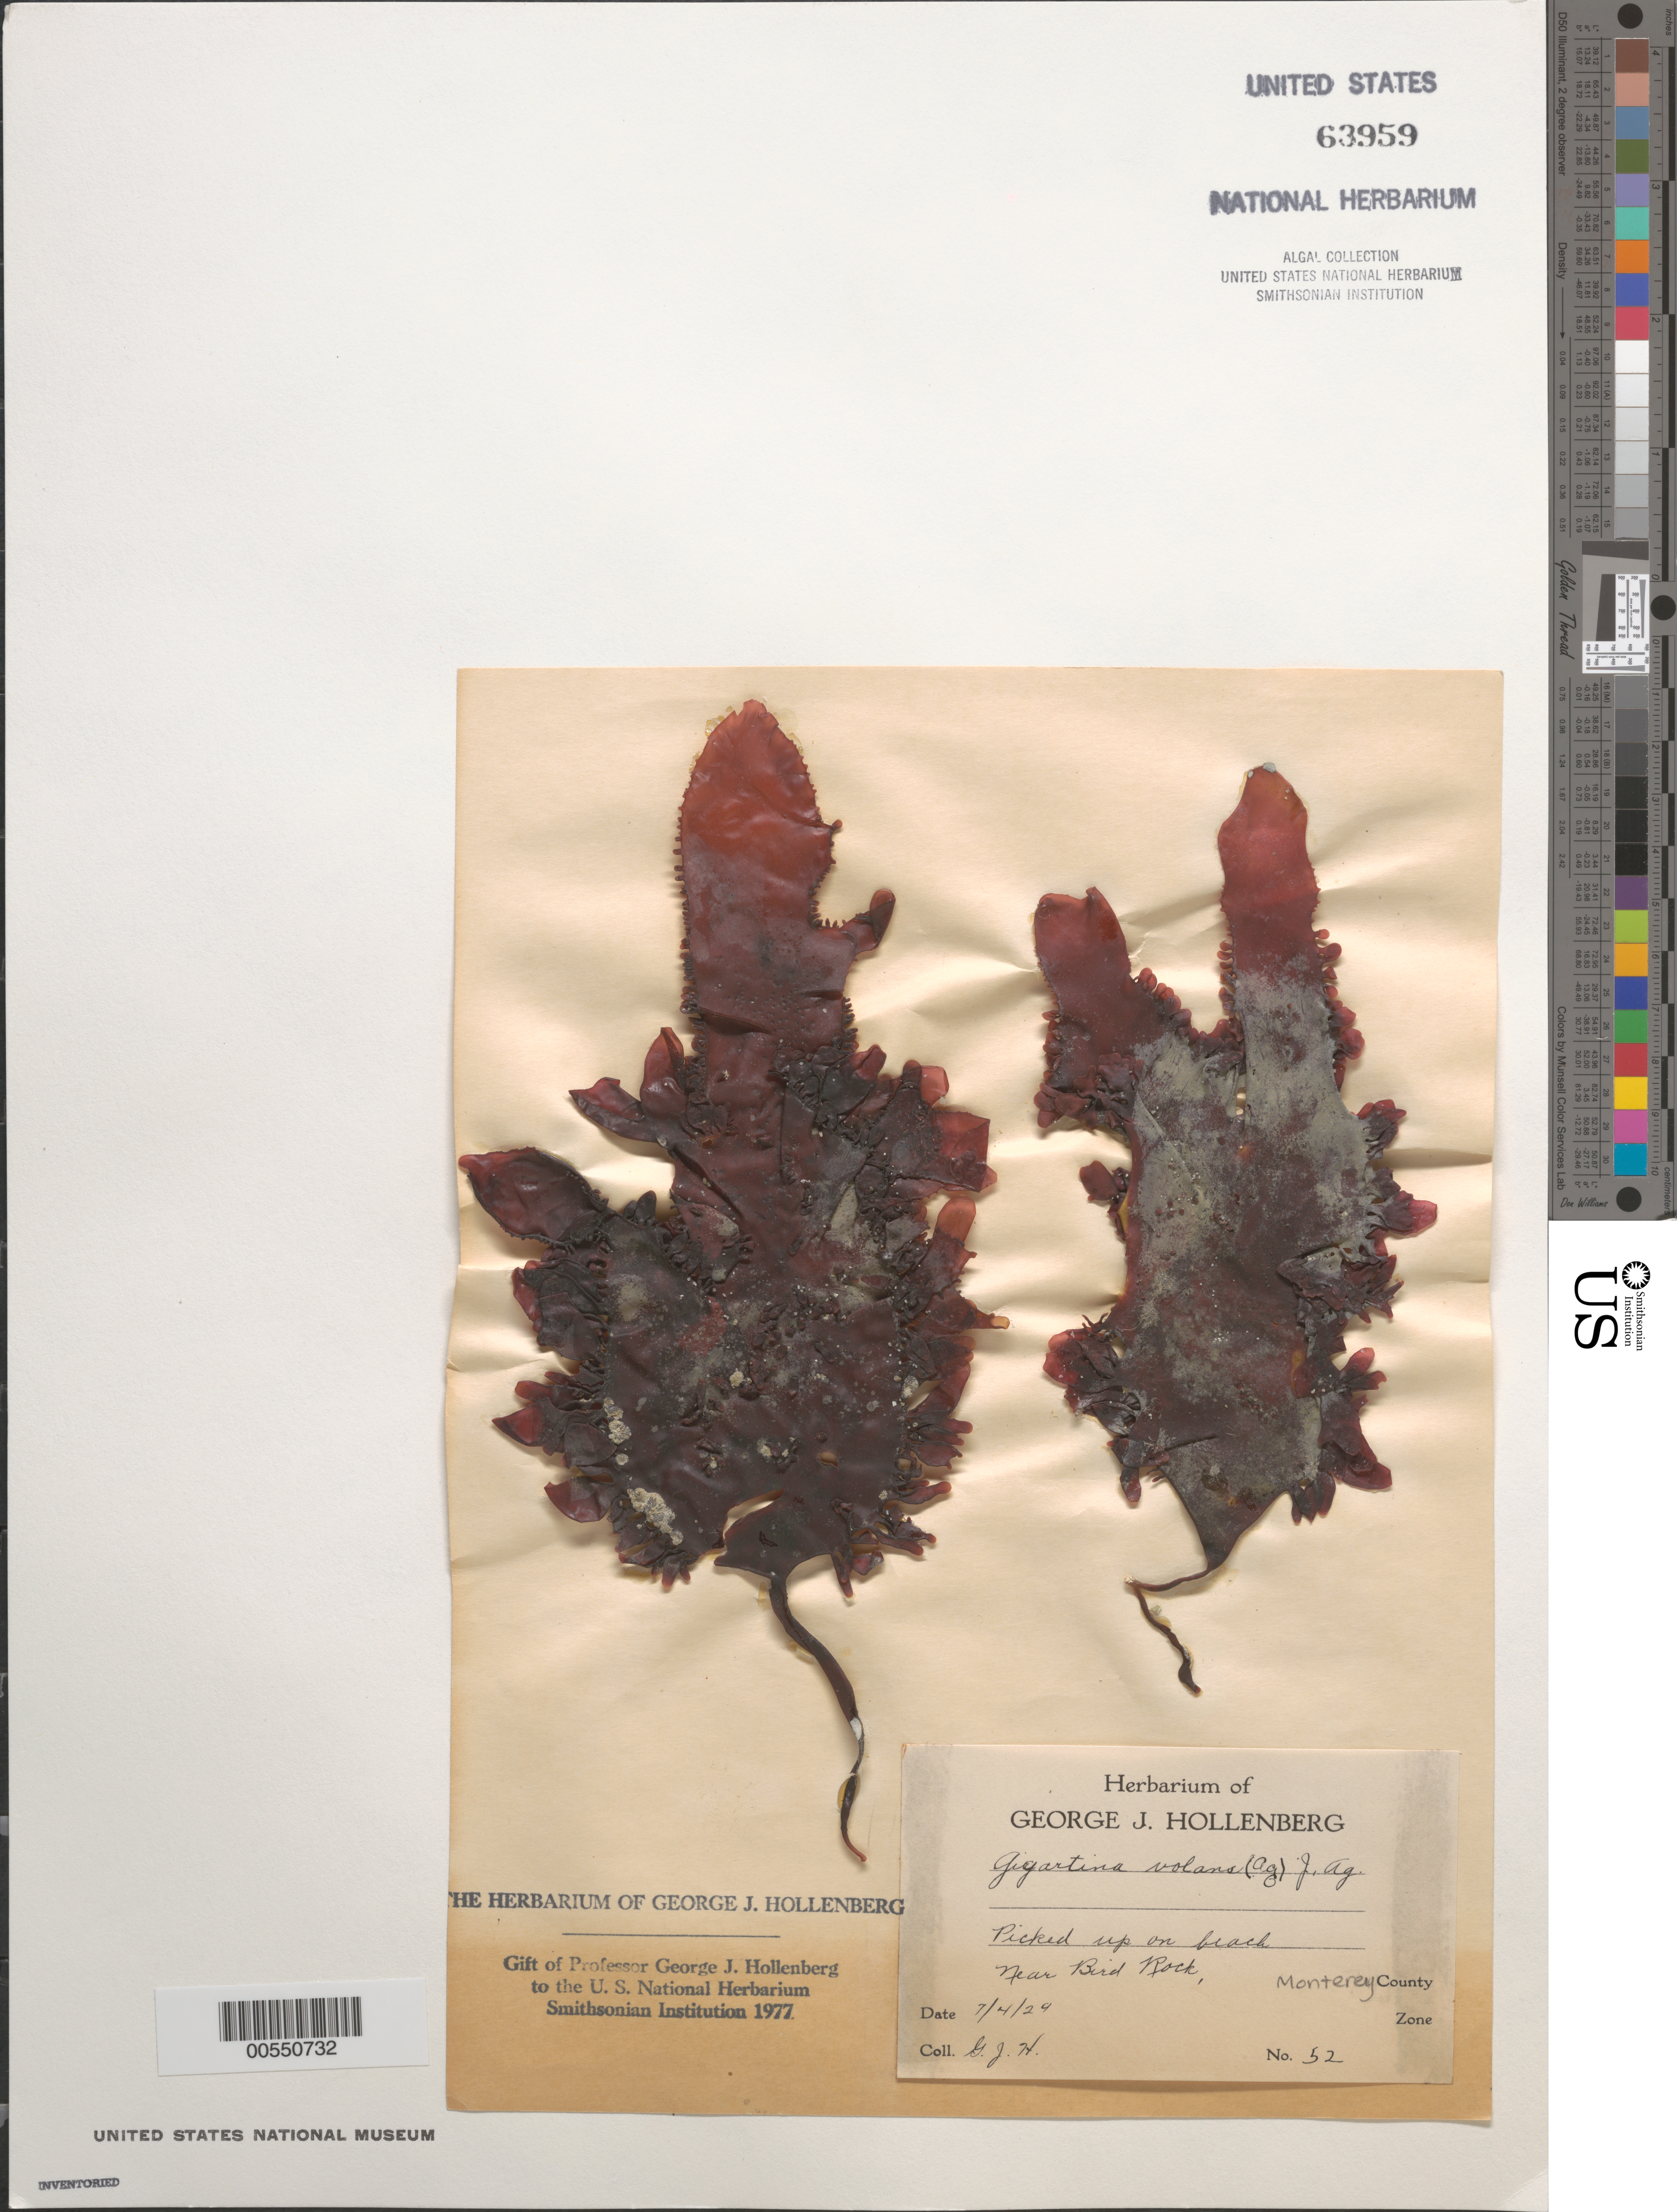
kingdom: Plantae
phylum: Rhodophyta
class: Florideophyceae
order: Gigartinales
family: Gigartinaceae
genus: Mazzaella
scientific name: Mazzaella volans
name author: (C. Agardh) Fredericq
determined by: Algae name updating Project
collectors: G. Hollenberg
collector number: GJH 52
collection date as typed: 04 Jul 1929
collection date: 1929-07-04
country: United States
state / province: California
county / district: Monterey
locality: Near Bird Rock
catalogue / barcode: US 63959